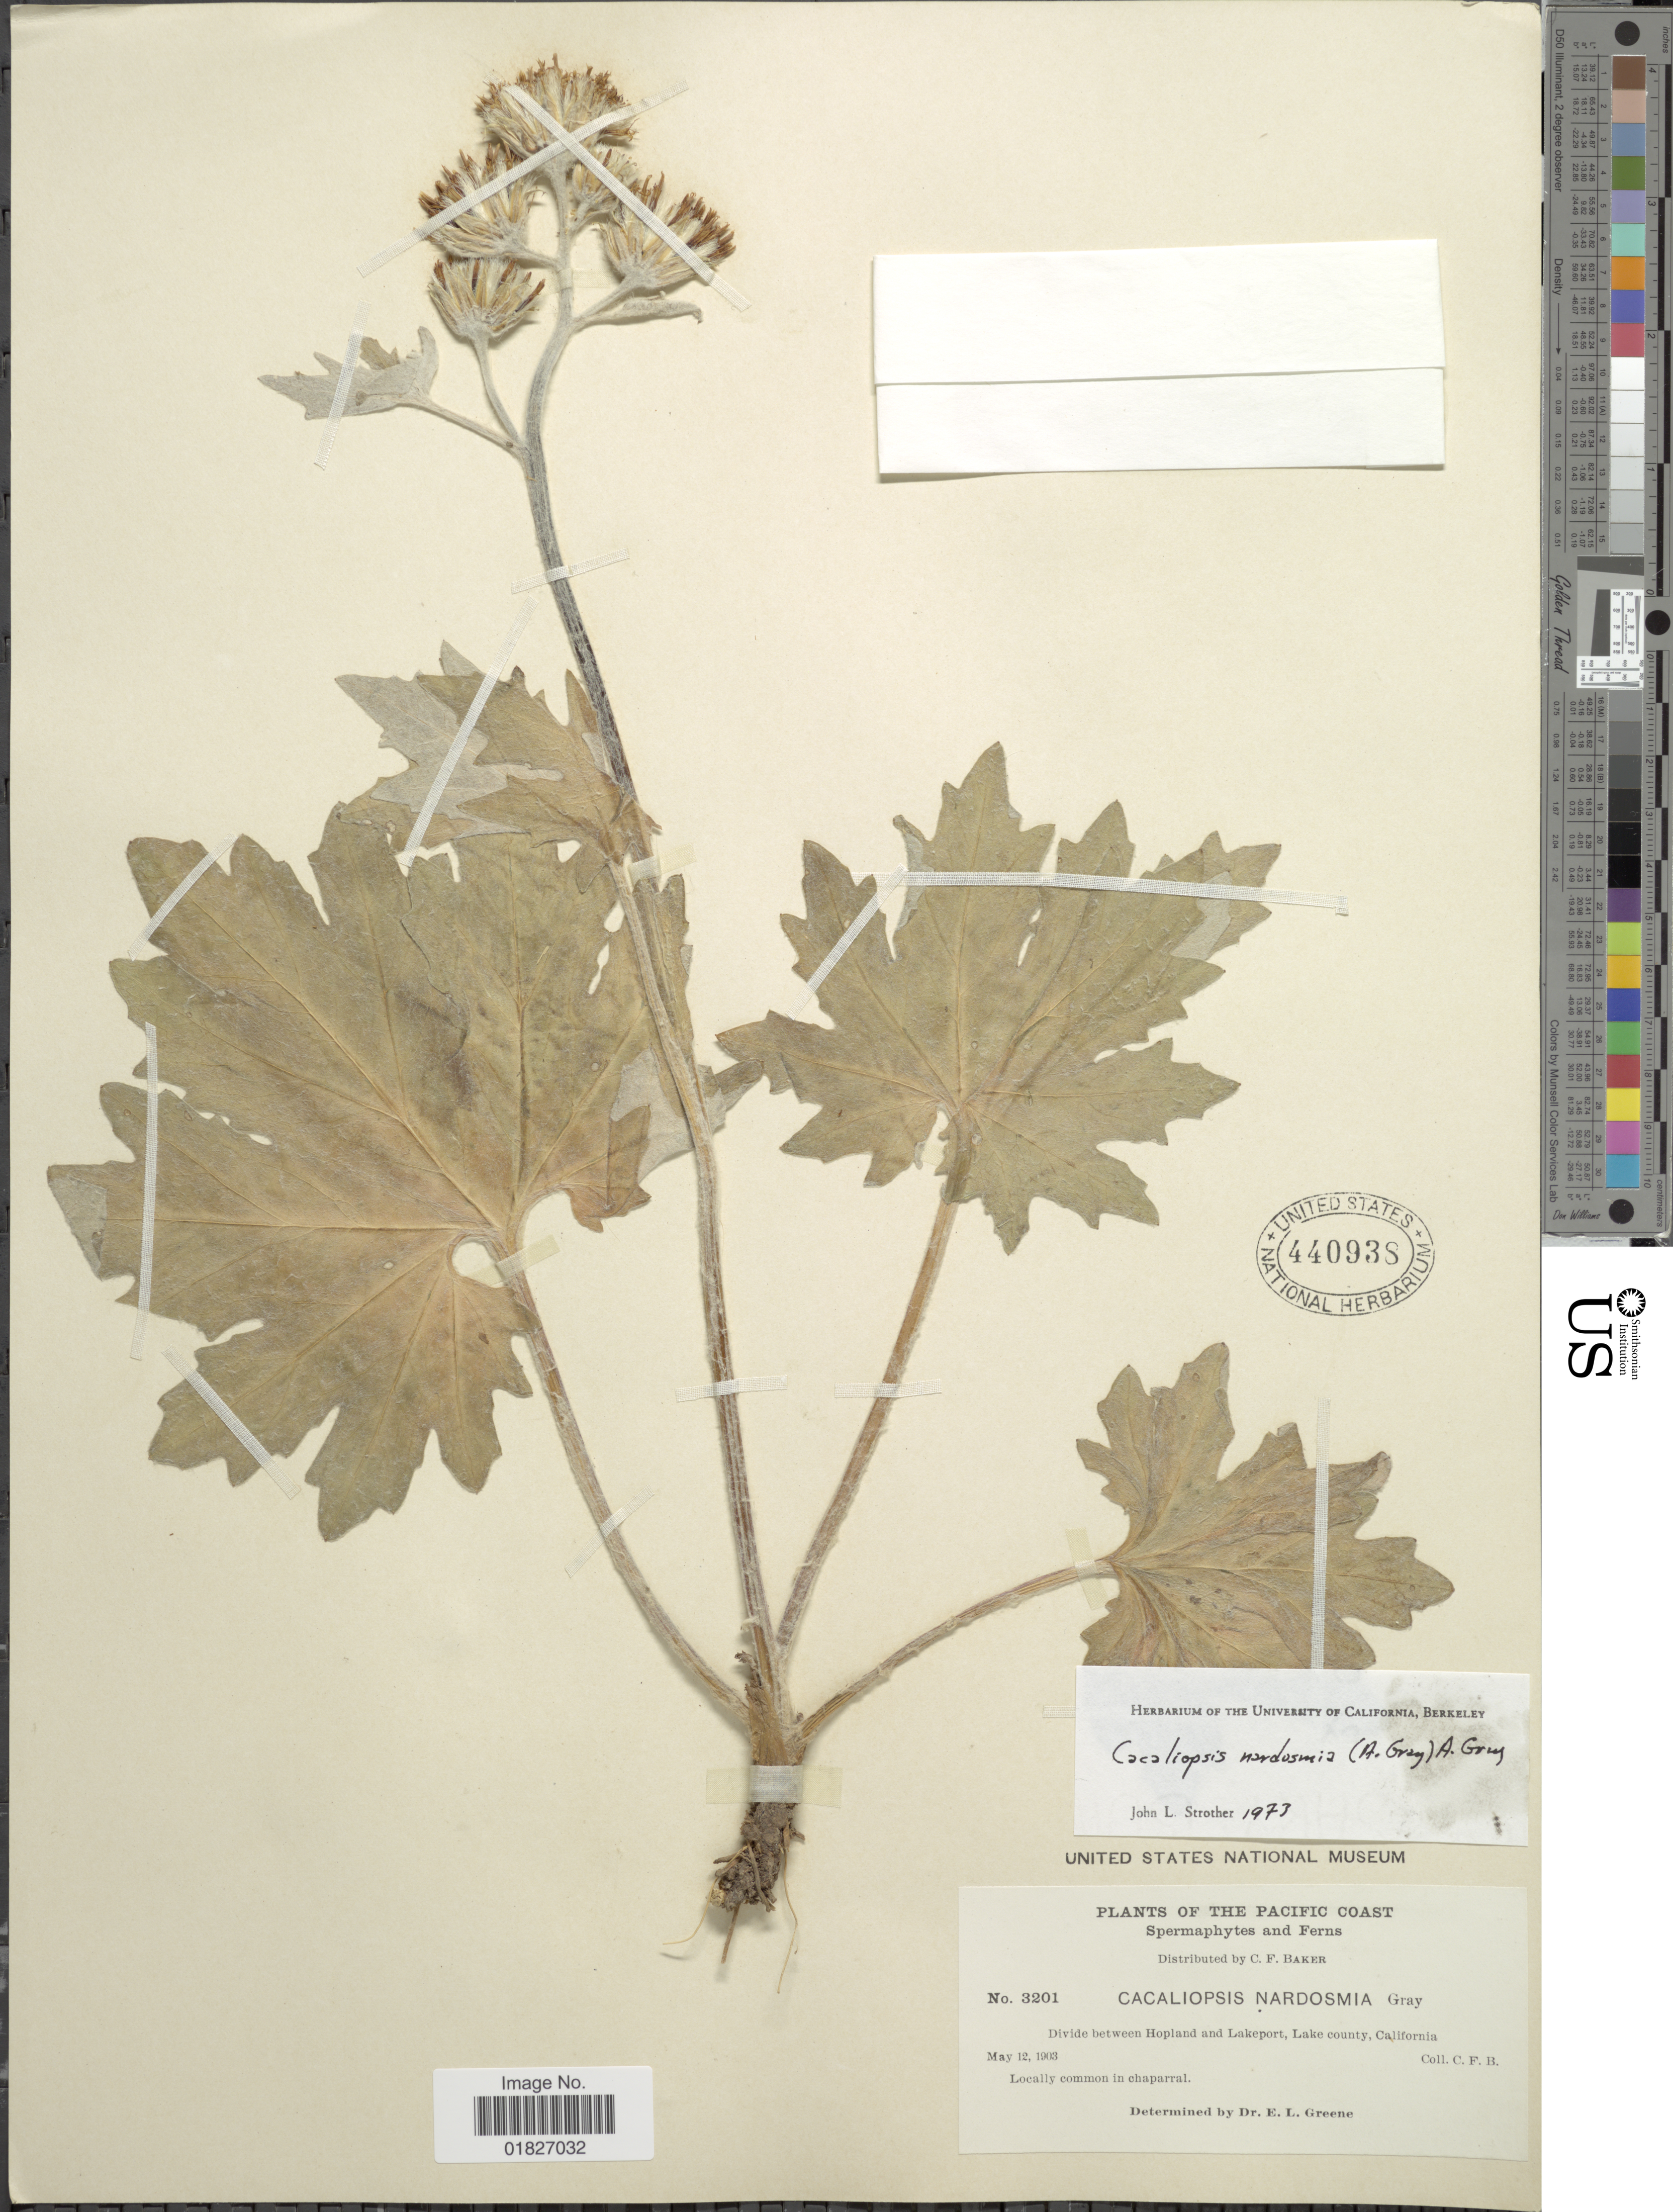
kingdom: Plantae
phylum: Tracheophyta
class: Magnoliopsida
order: Asterales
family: Asteraceae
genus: Cacaliopsis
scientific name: Cacaliopsis nardosmia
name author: A. Gray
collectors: C. F. Baker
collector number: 3201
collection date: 1903-05-12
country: United States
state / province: California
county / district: Lake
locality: Pacific Coast, divide between Hopland and Lakeport, Lake County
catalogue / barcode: US 440938